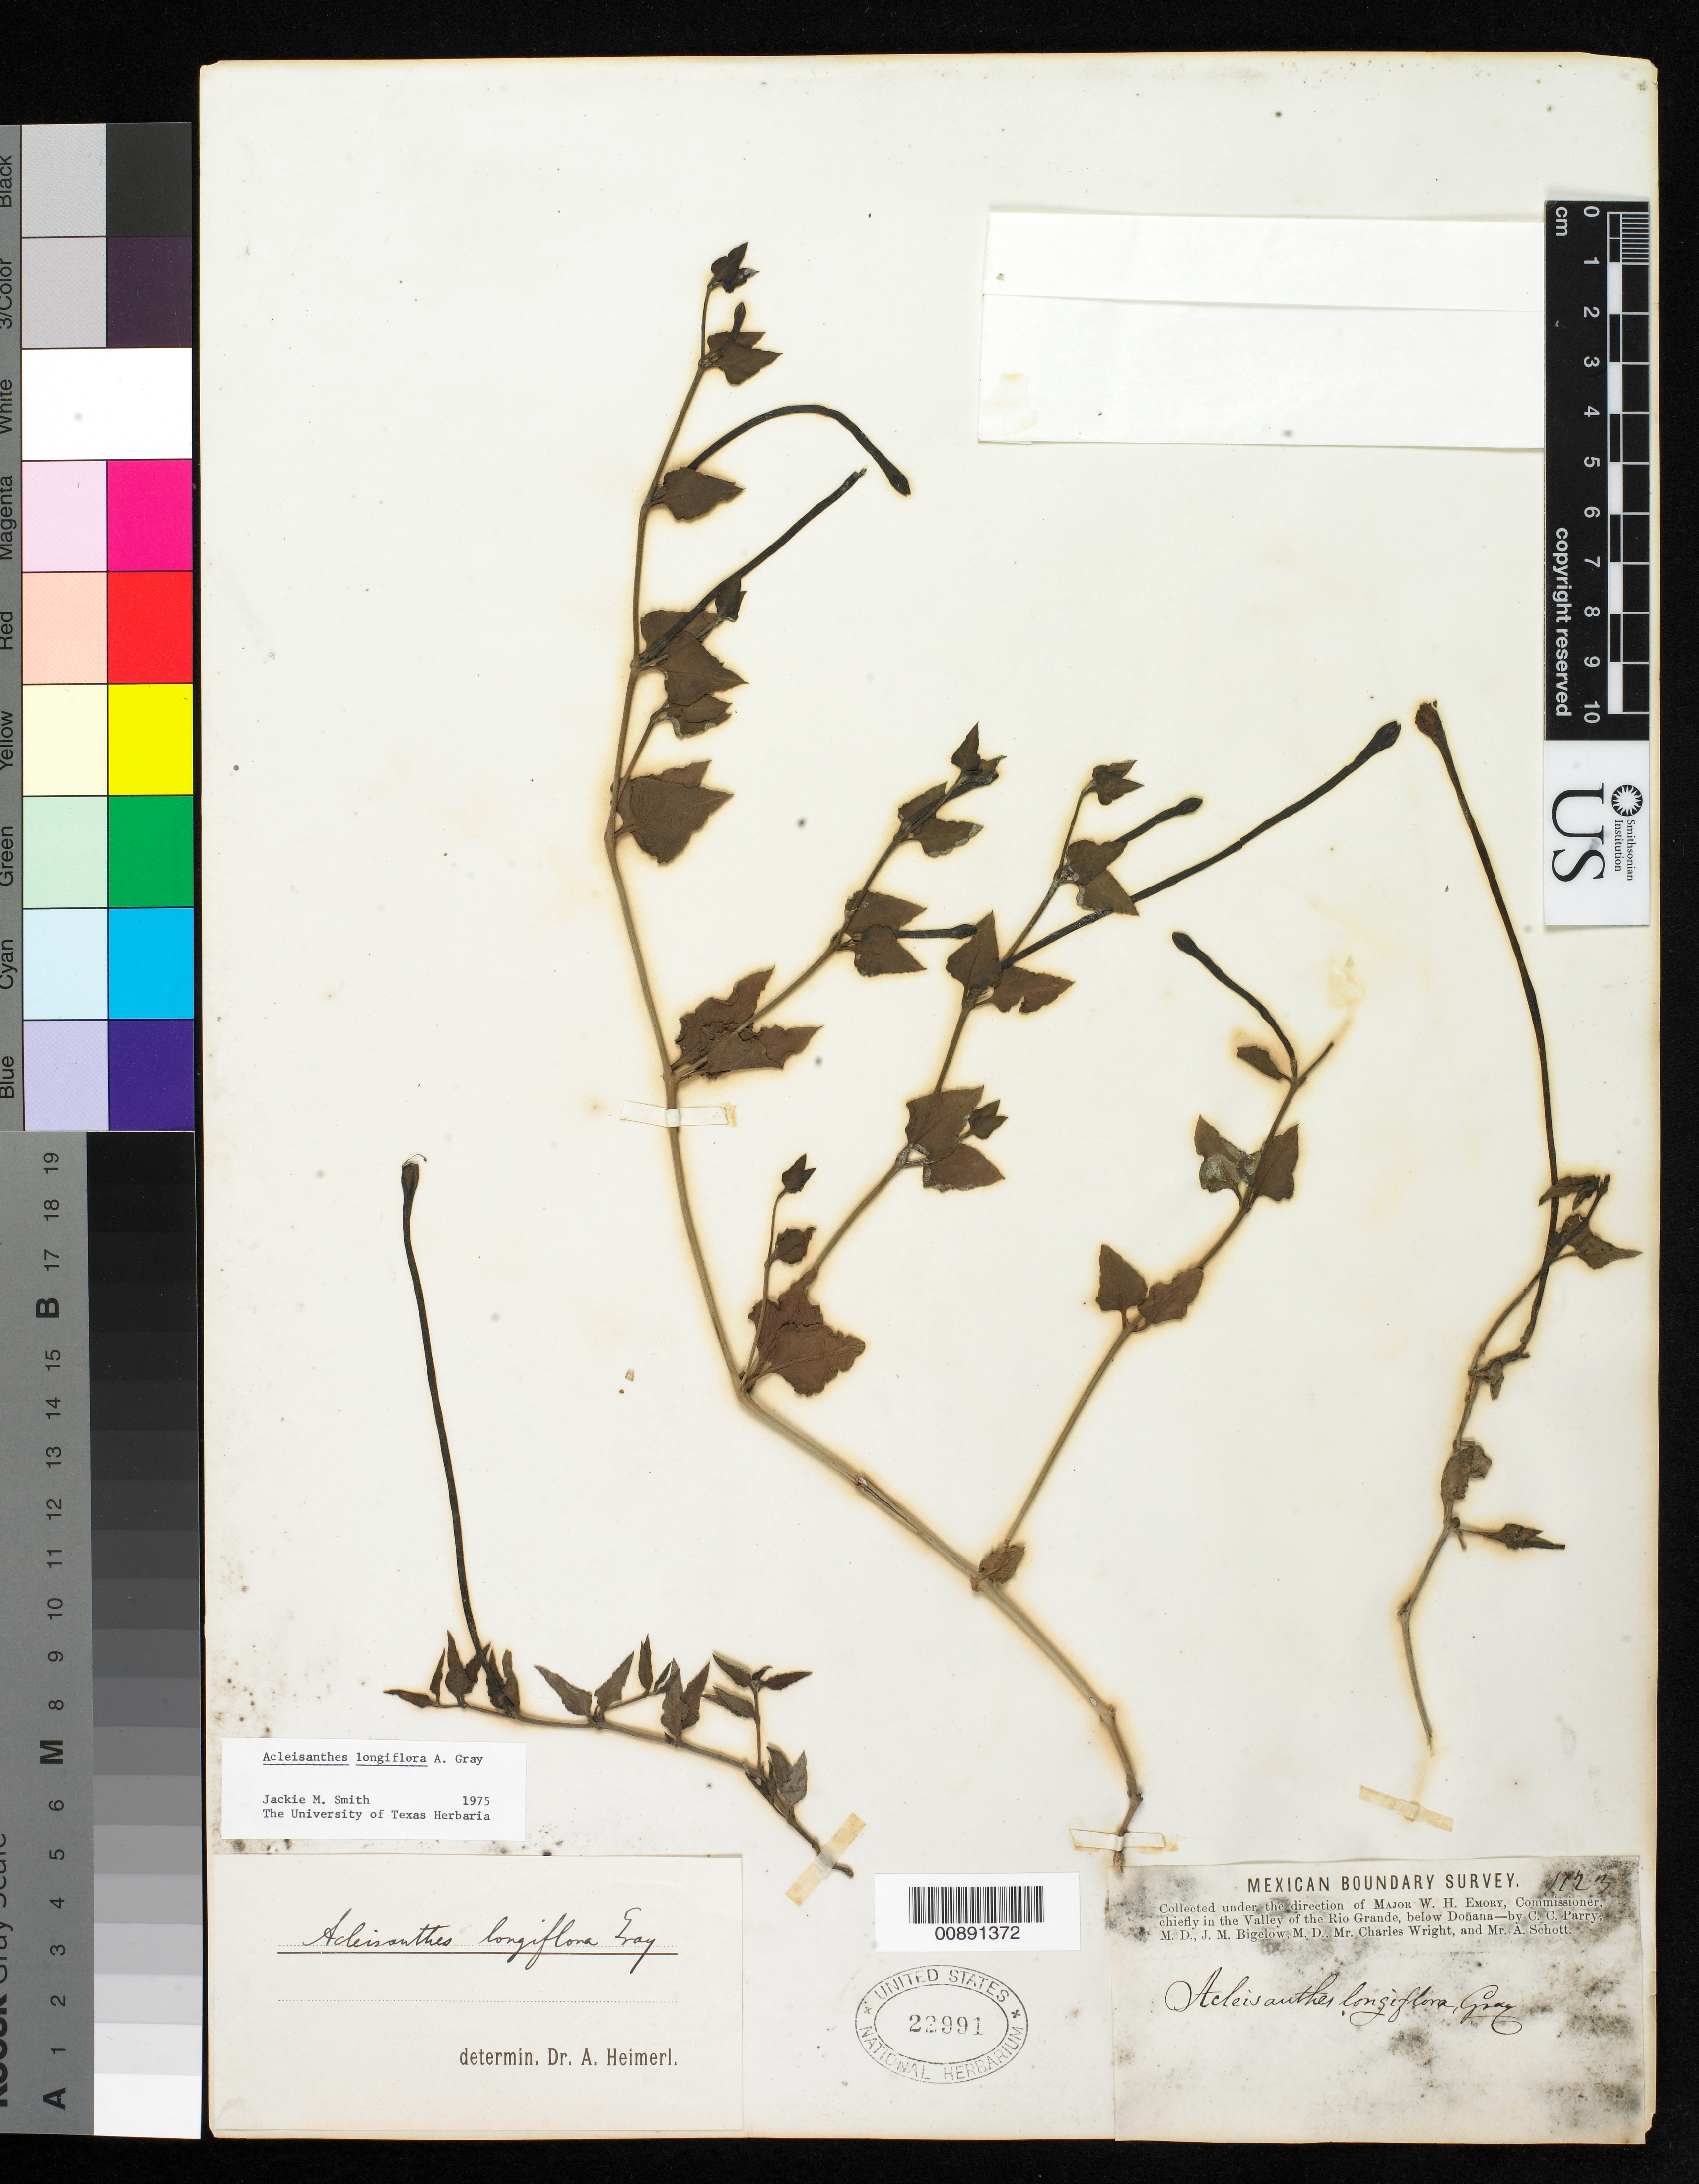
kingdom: Plantae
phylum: Tracheophyta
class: Magnoliopsida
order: Caryophyllales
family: Nyctaginaceae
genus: Acleisanthes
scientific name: Acleisanthes longiflora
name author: A. Gray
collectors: C. C. Parry, J. M. Bigelow, C. Wright & A. C. V. Schott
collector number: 1123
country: United States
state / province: New Mexico / Texas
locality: Valley of the Rio Grande, below Doñana.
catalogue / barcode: US 22991